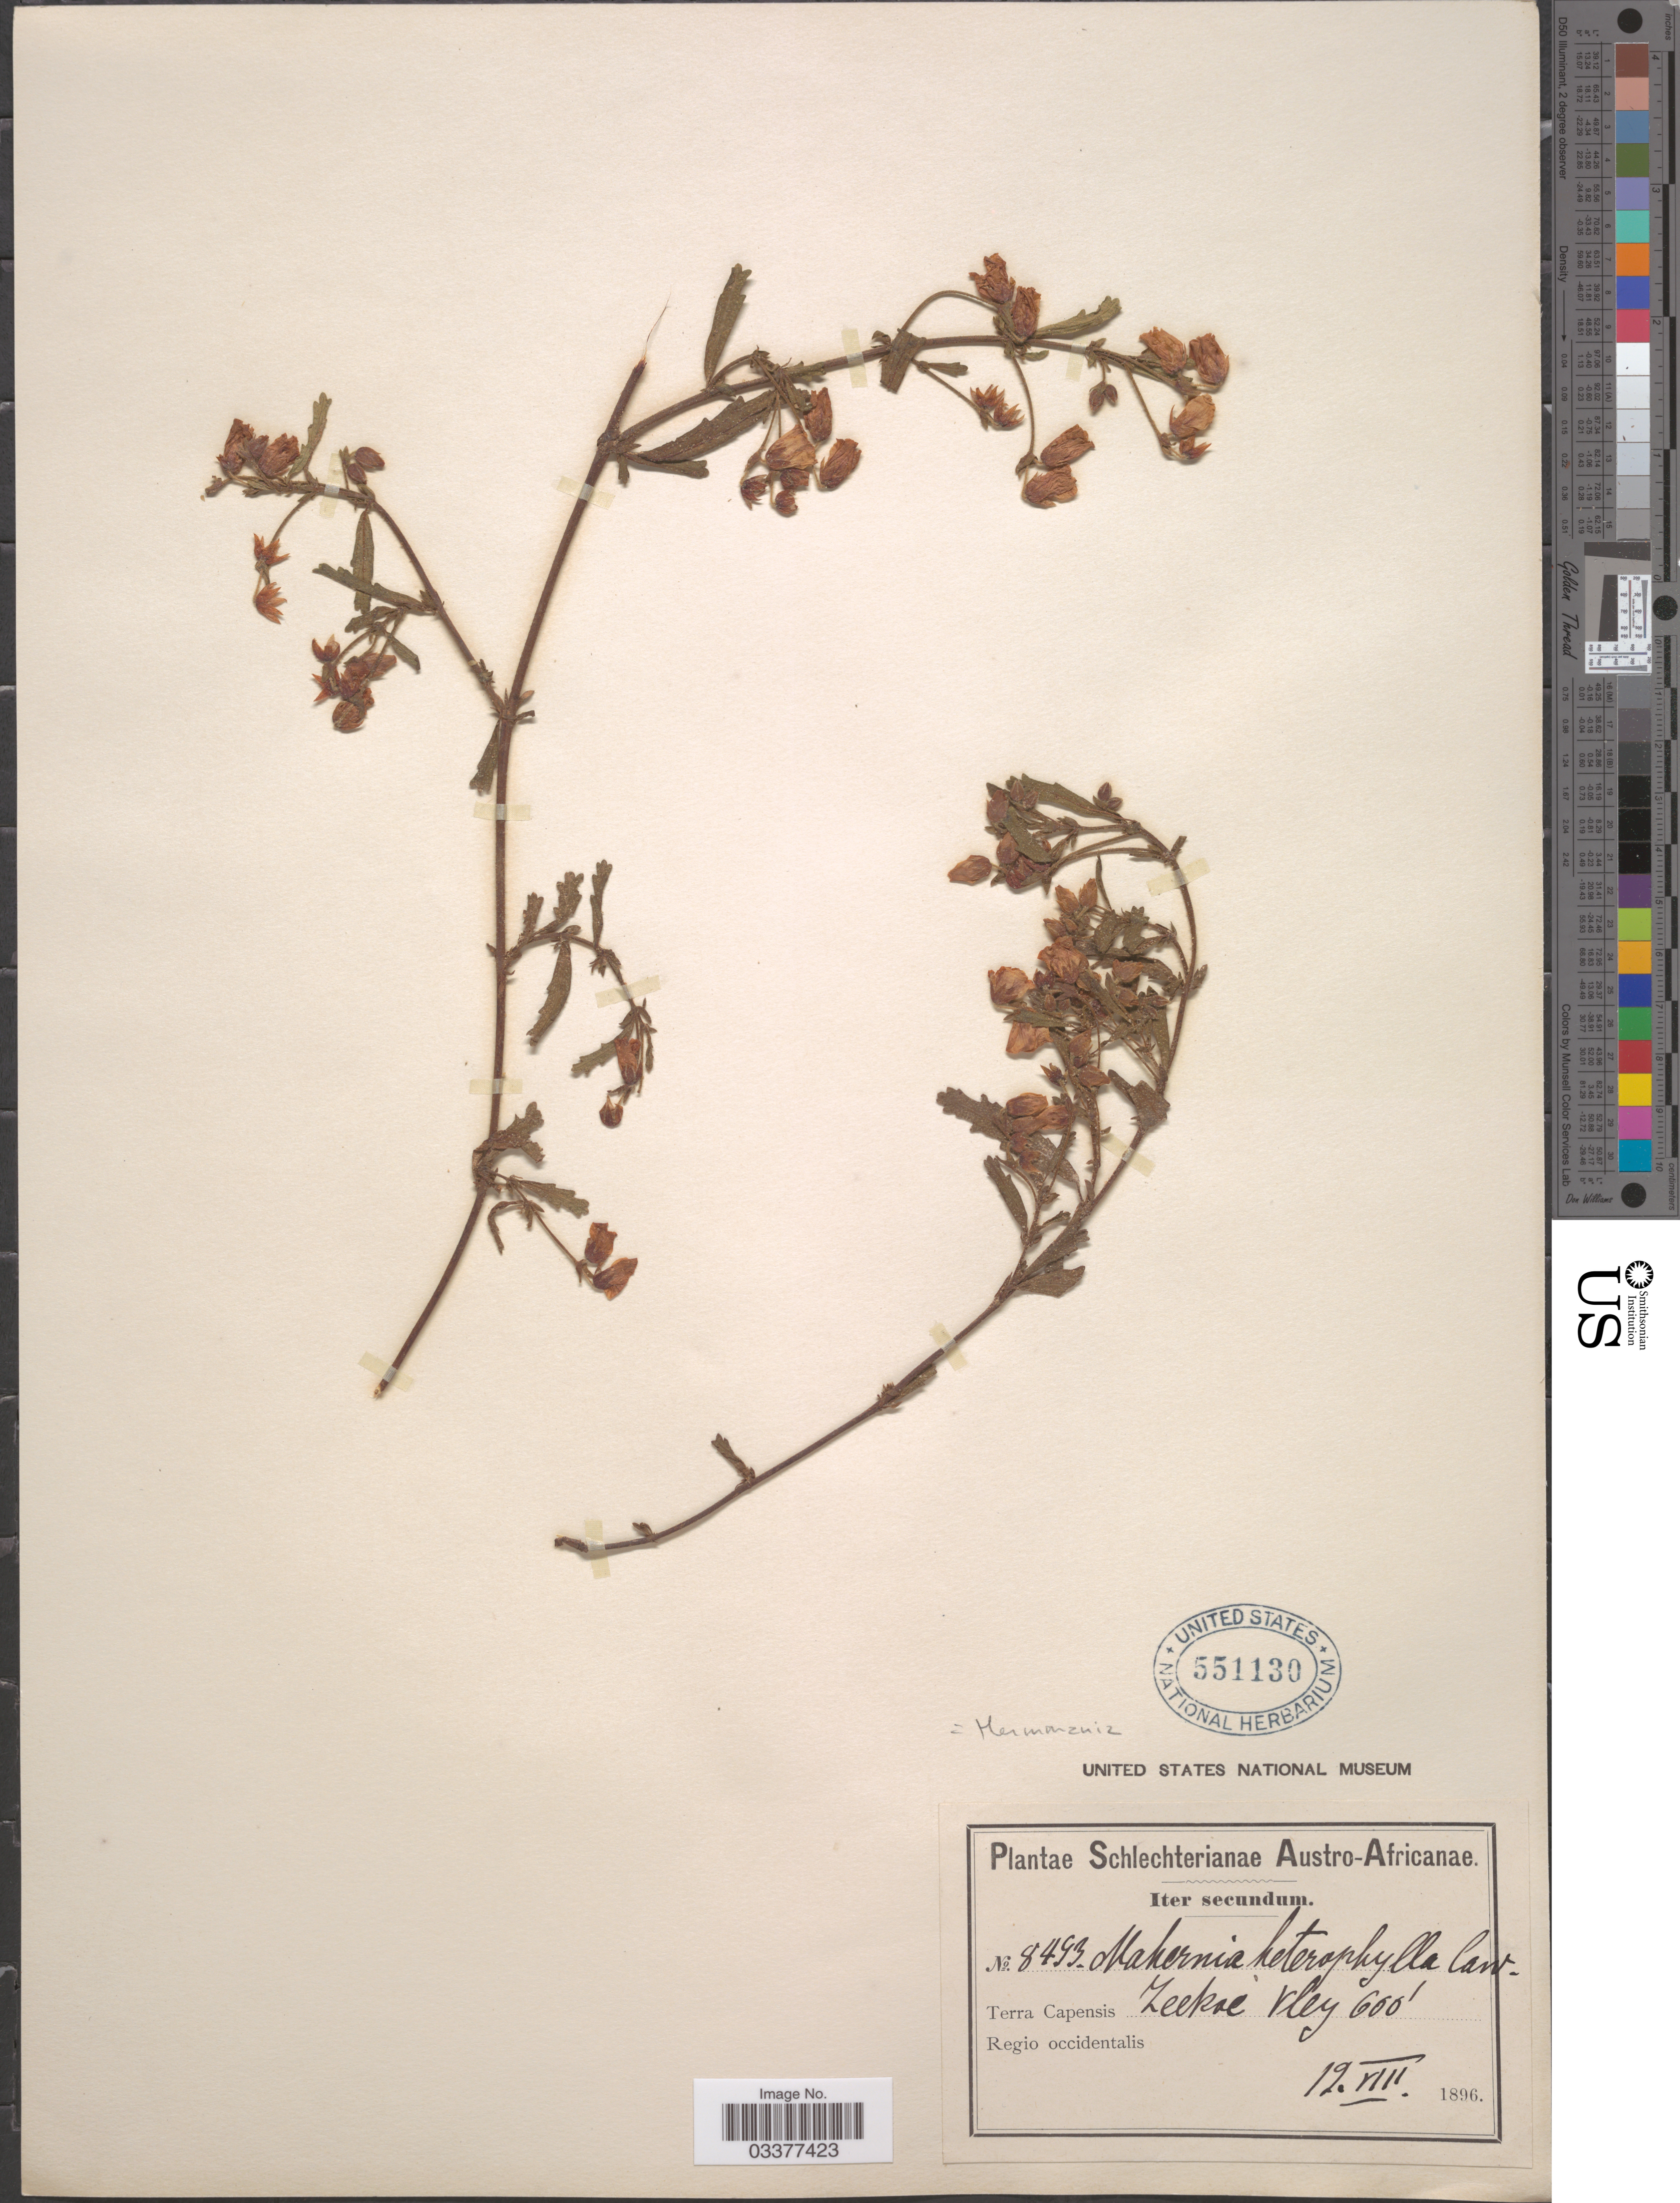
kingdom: Plantae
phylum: Tracheophyta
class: Magnoliopsida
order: Malvales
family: Malvaceae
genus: Hermannia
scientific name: Hermannia heterophylla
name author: Thunb.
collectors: Schlechter, --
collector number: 8493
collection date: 1896-08-12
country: South Africa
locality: Austro-Africanae. Terra Capensis Zeekoe Vley. Rego occidentalis.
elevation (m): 183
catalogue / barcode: US 551130